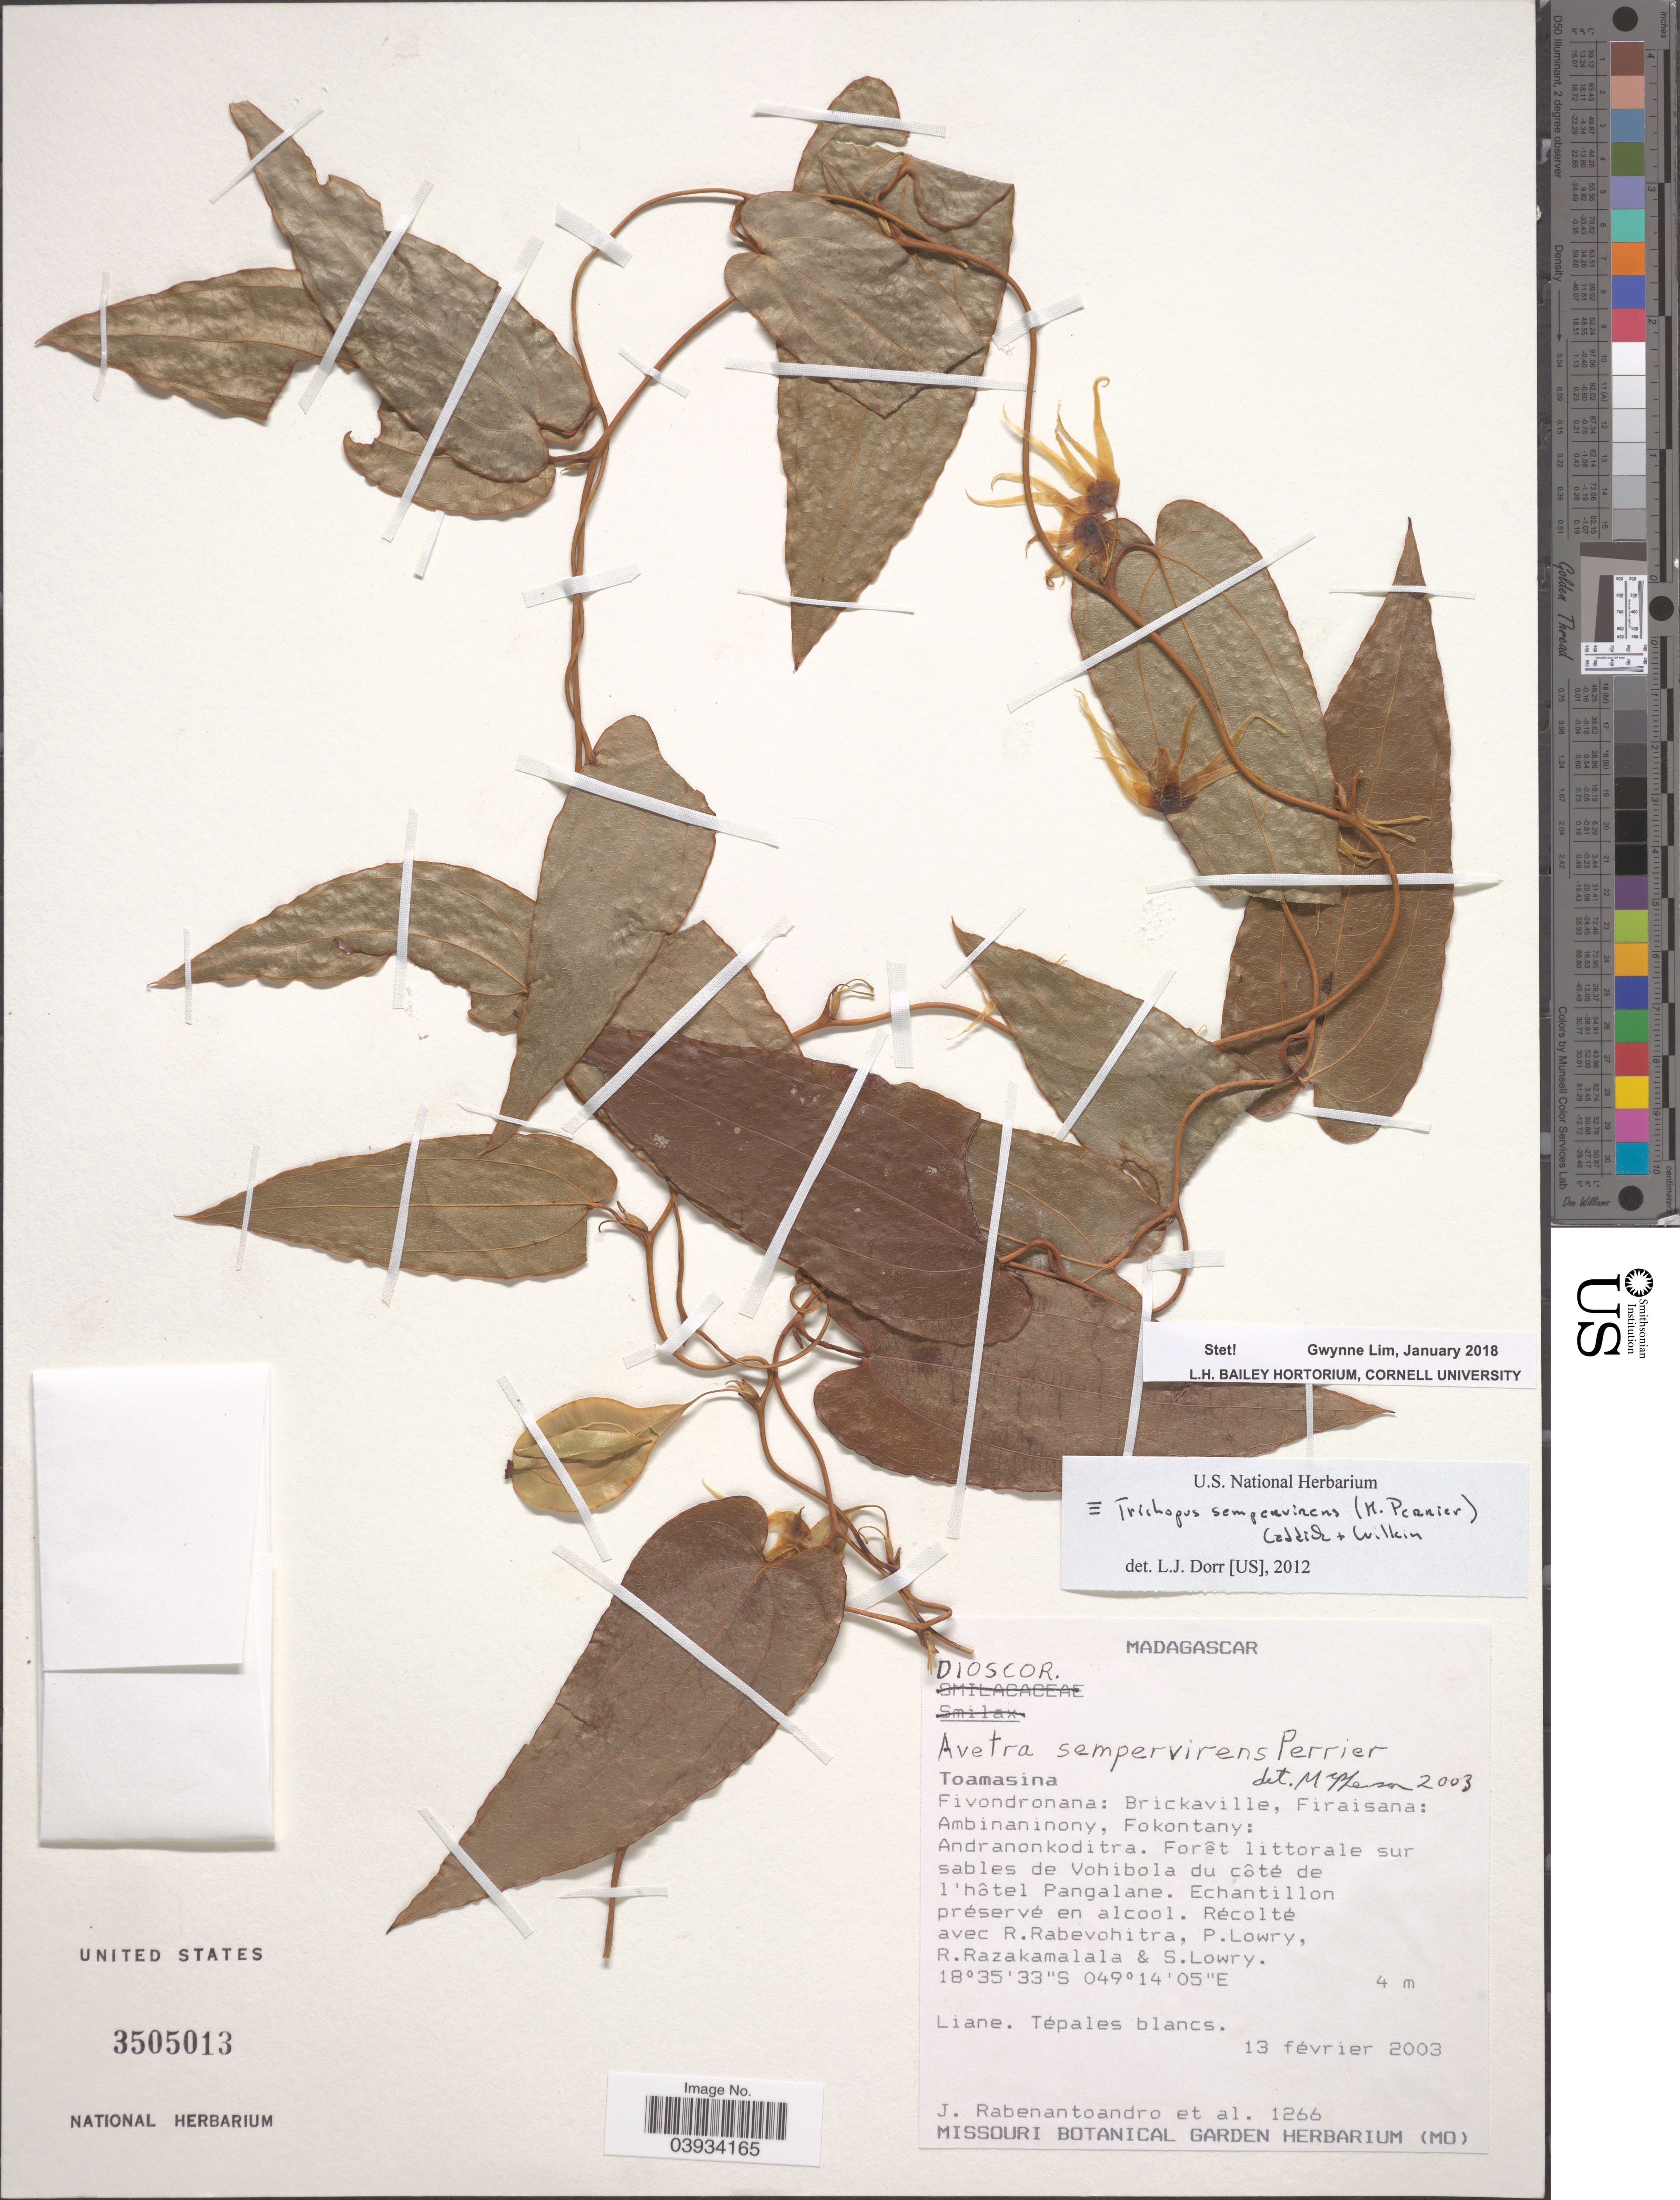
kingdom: Plantae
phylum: Tracheophyta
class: Liliopsida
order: Dioscoreales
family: Dioscoreaceae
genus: Trichopus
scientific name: Trichopus sempervirens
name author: (H. Perrier) Caddick & Wilkin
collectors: J. Rabenantoandro, R. Rabevohitra, P. Lowry, R. Razakamalala & S. Lowry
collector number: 1266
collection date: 2003-02-13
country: Madagascar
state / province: Atsinanana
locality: Fivondronana: Brickaville, Firaisana: Ambinaninony, Fokontany: Andranonkoditra. Forêt littorale sur sables de Vohibola du côté de l'hôtel Pangalane.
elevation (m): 4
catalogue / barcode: US 3505013